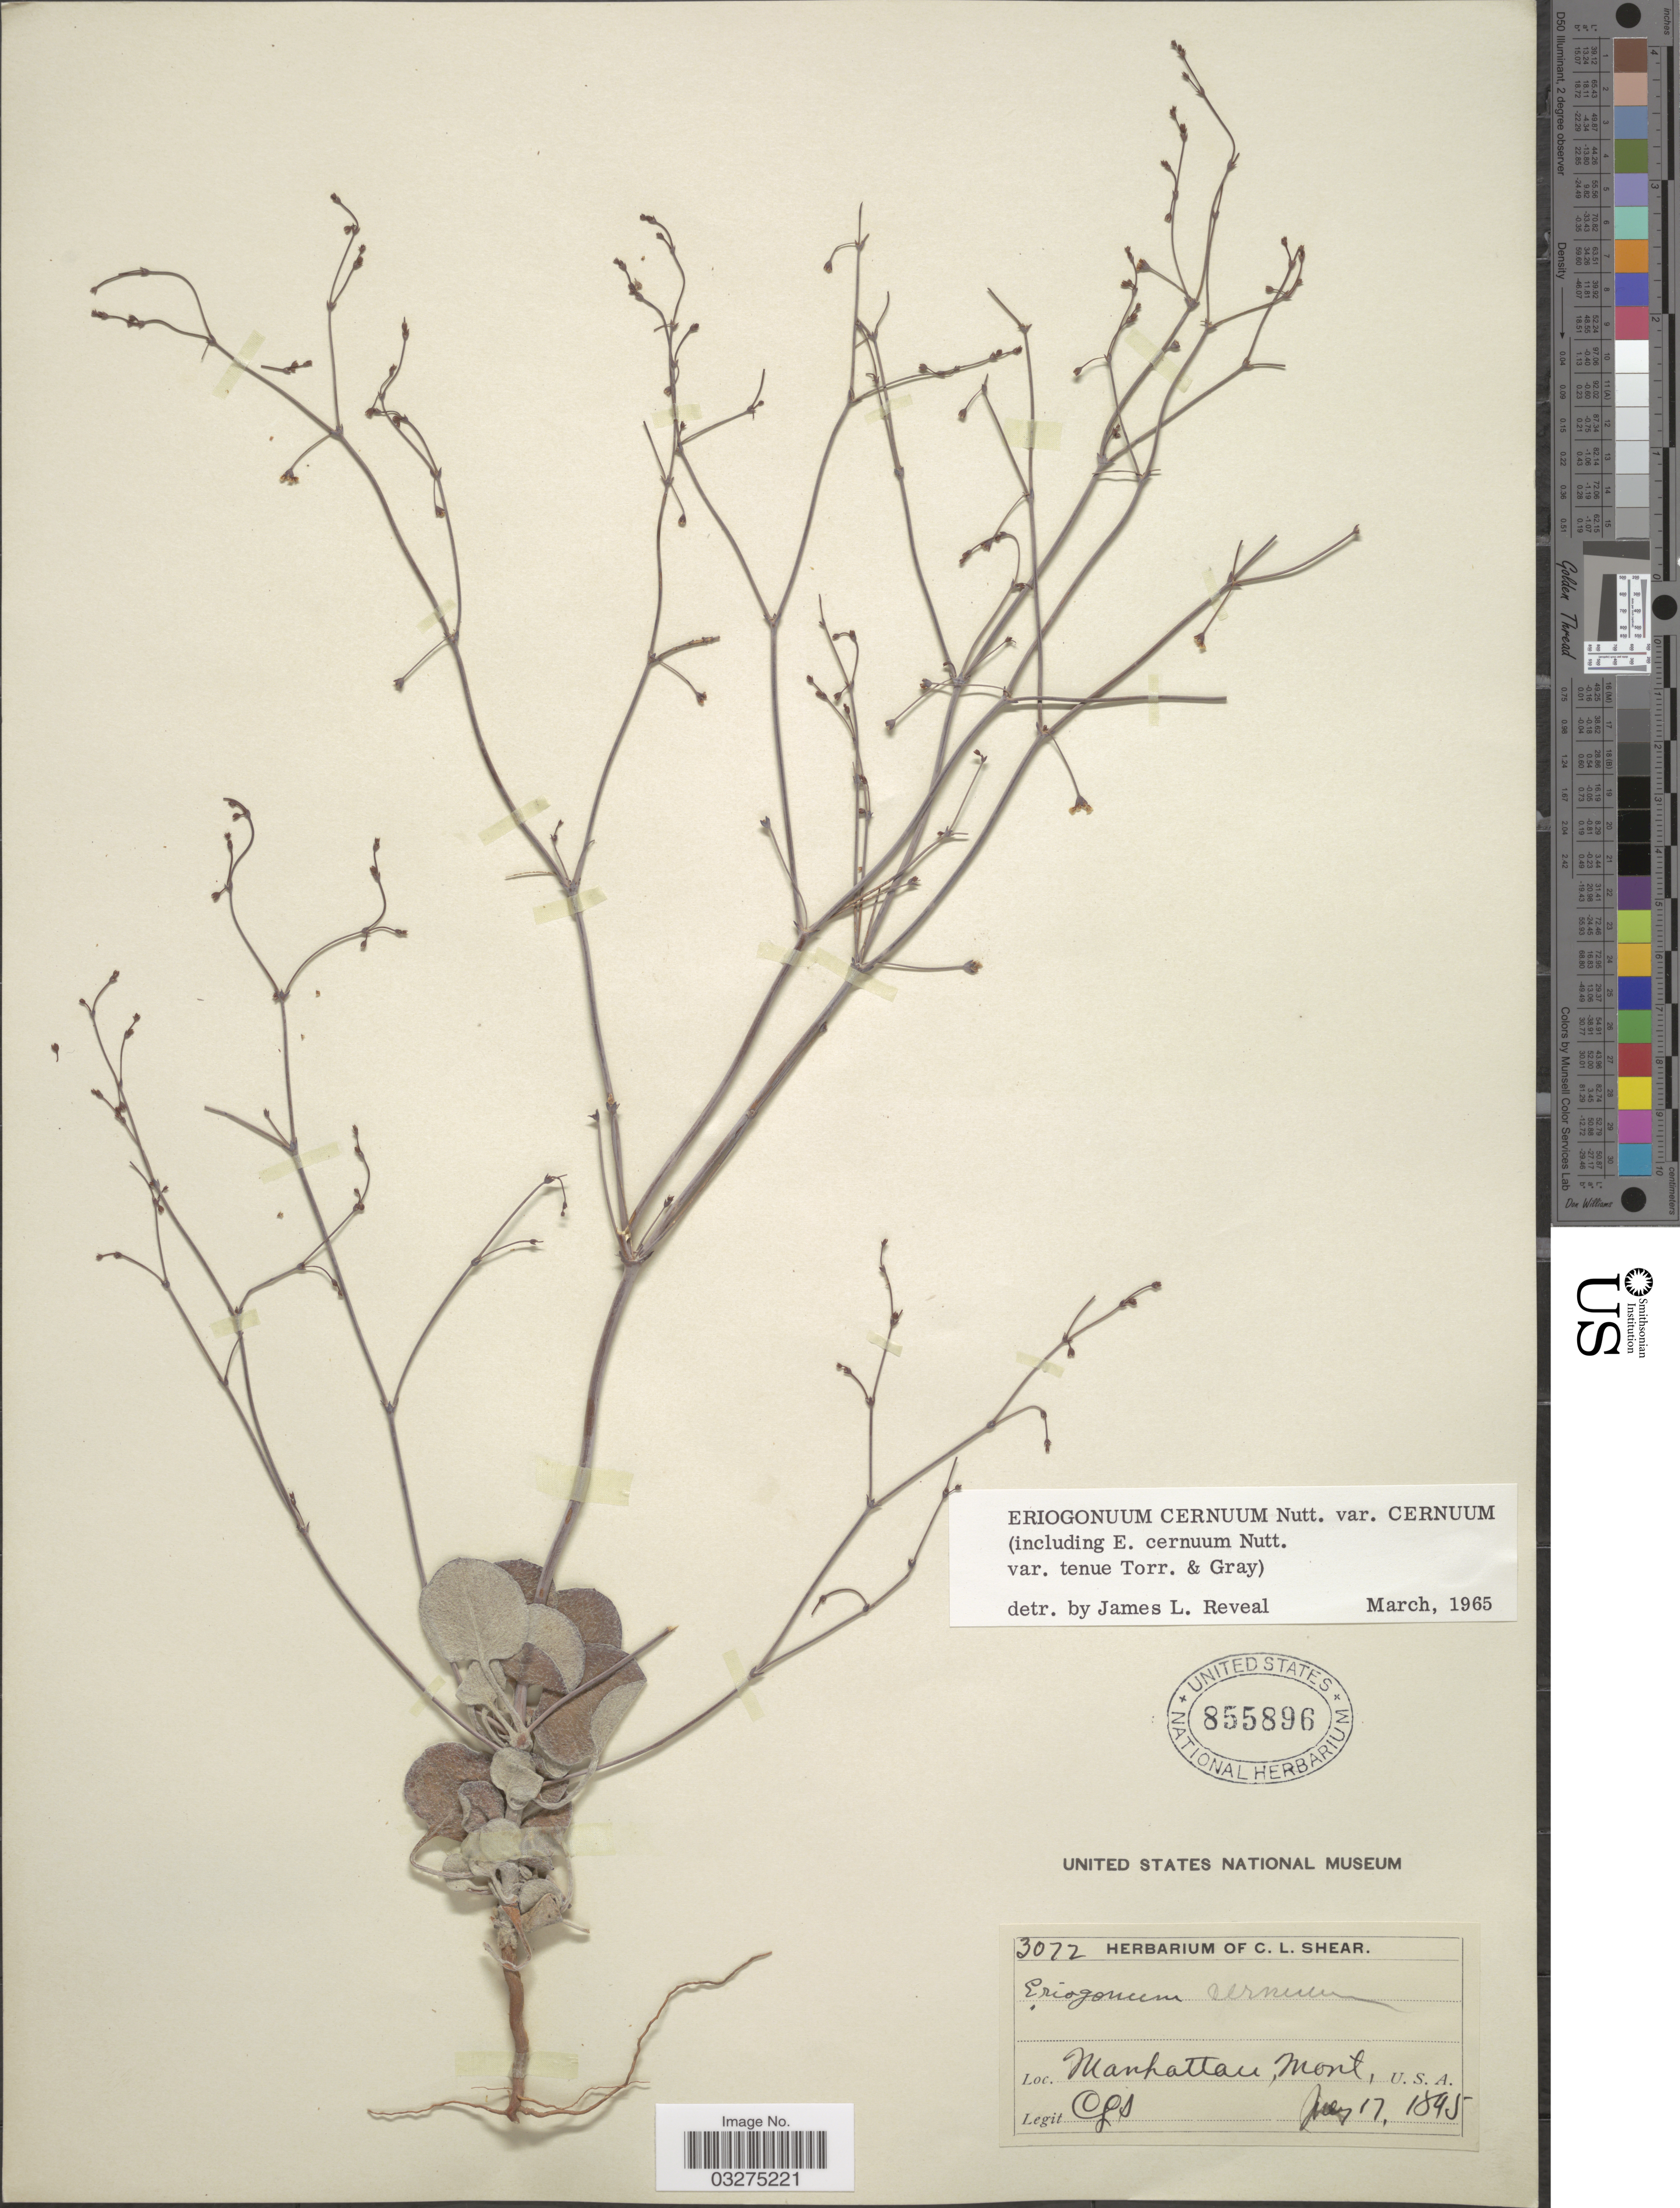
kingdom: Plantae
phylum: Tracheophyta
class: Magnoliopsida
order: Caryophyllales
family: Polygonaceae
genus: Eriogonum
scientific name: Eriogonum cernuum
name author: Nutt.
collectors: C. L. Shear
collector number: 3072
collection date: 1895-07-17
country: United States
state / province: Montana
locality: Manhattan.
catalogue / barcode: US 855896